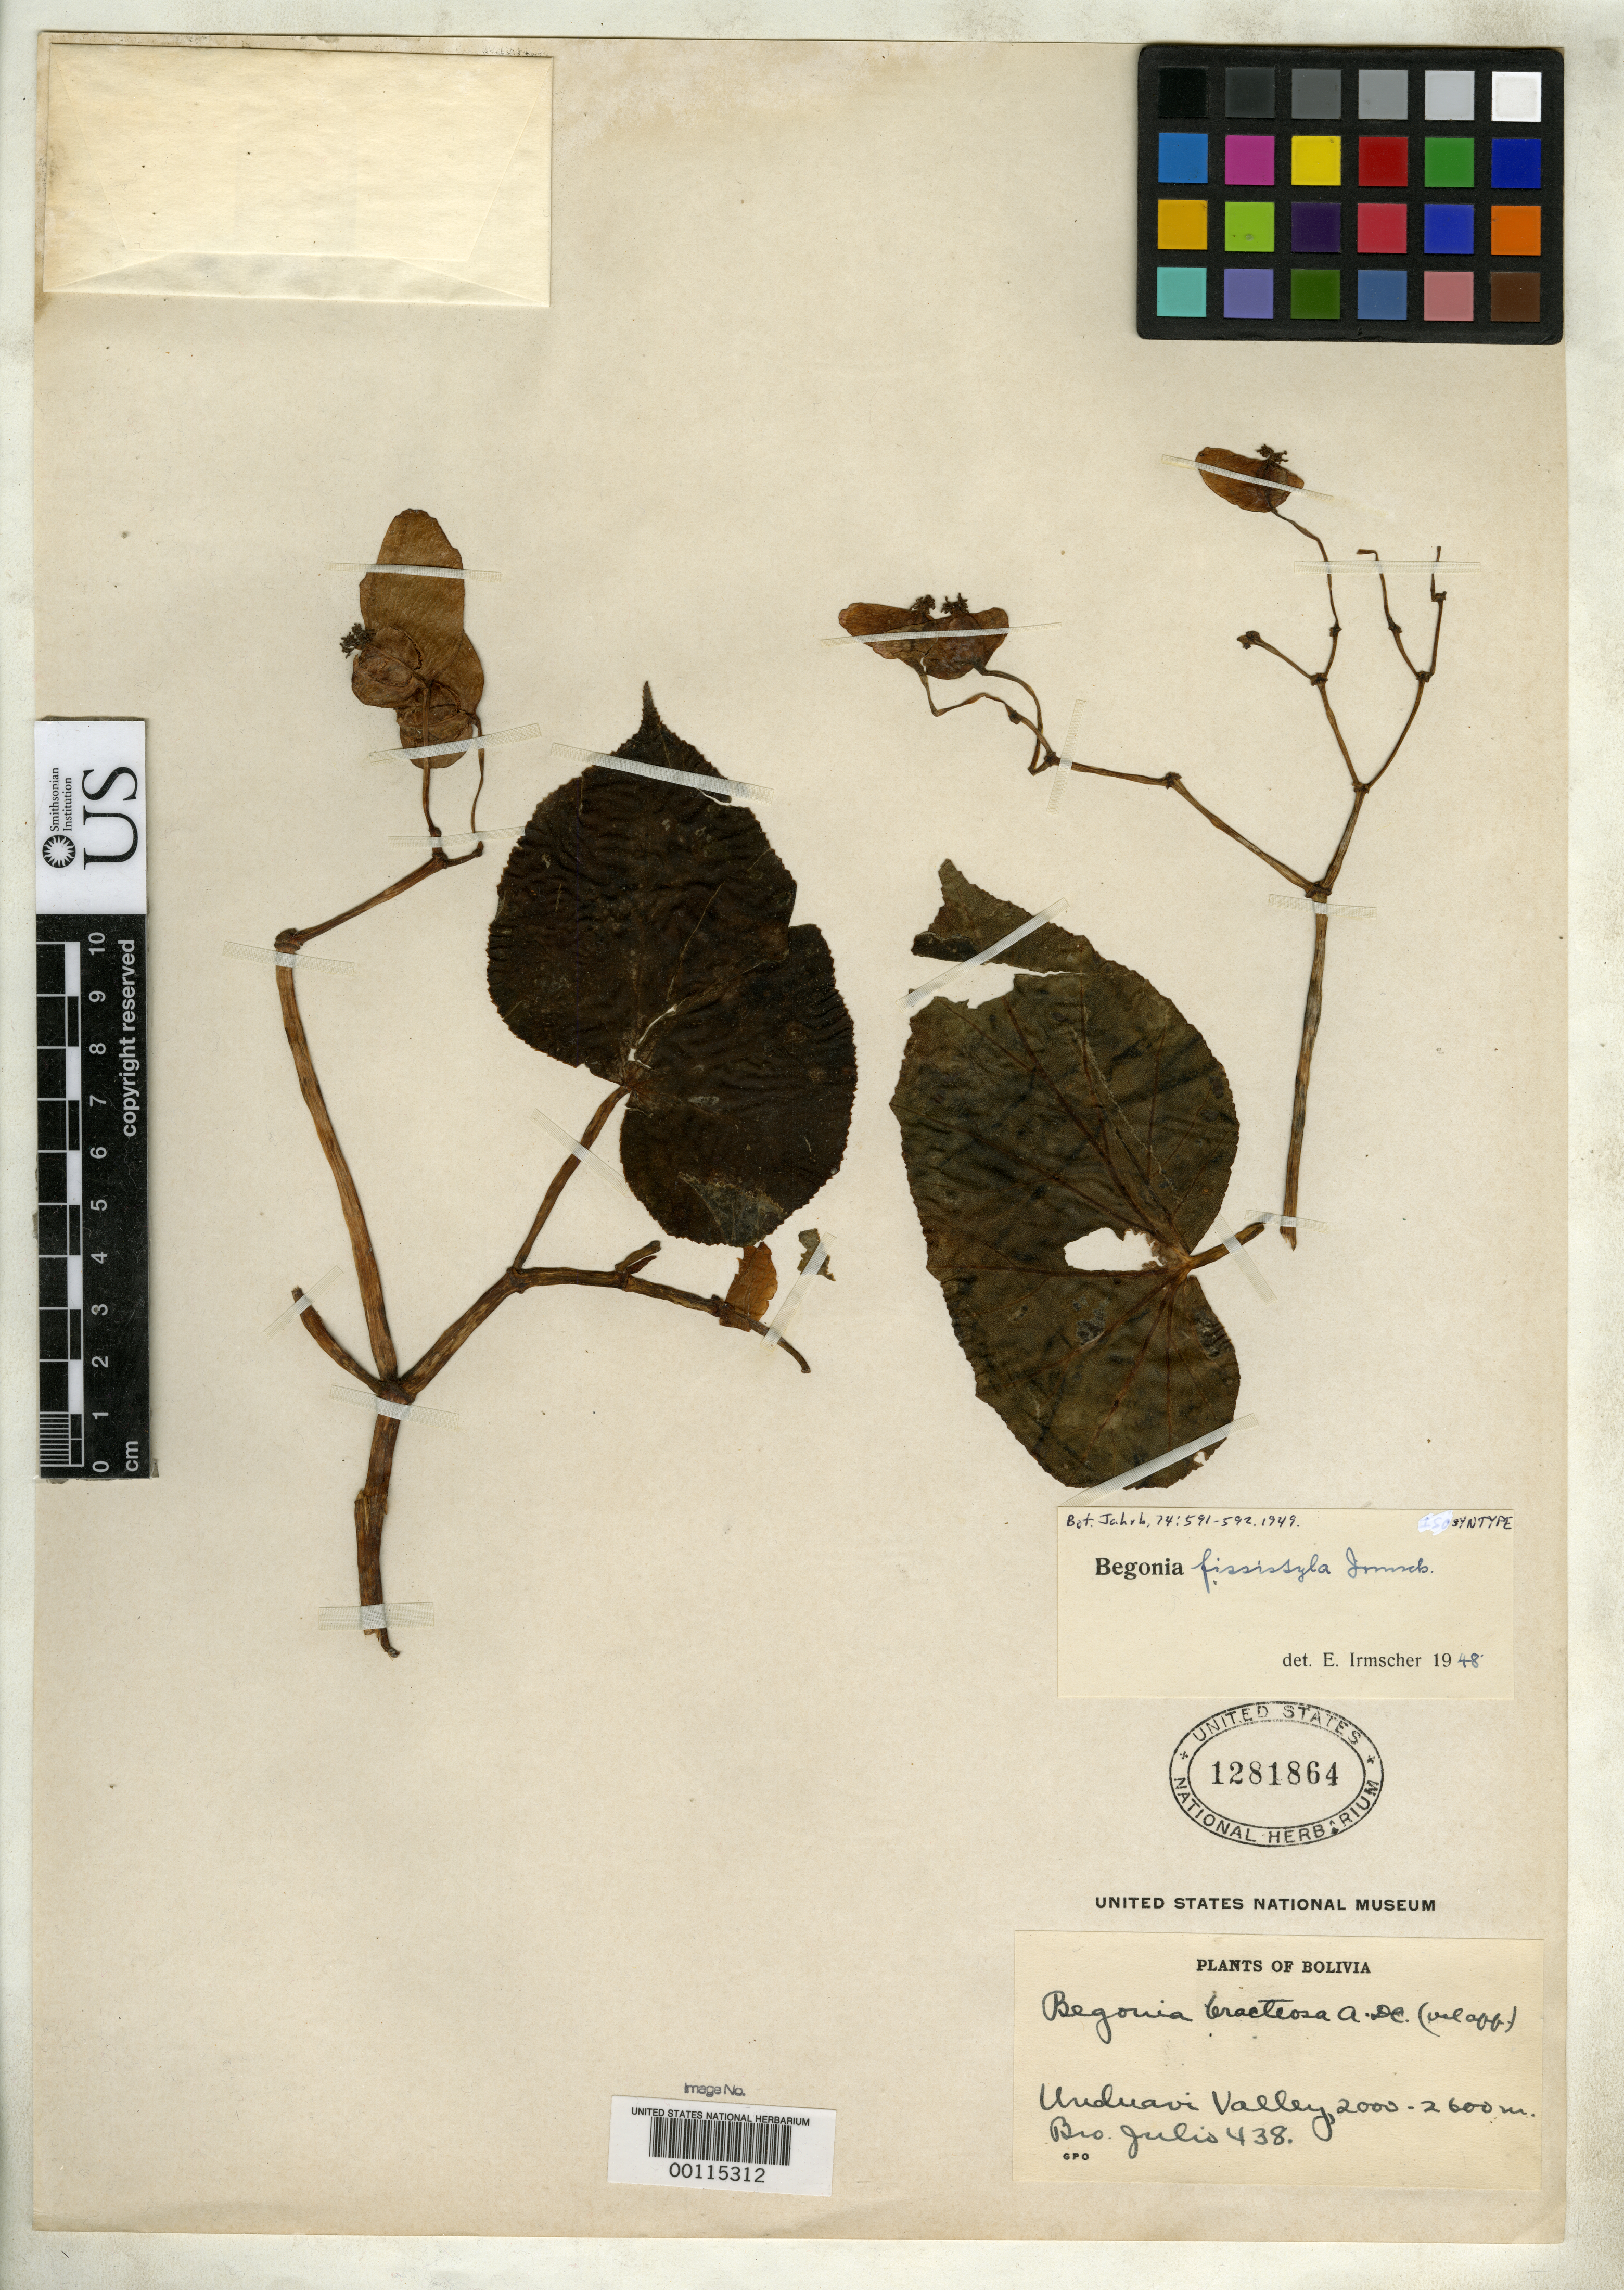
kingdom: Plantae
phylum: Tracheophyta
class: Magnoliopsida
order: Cucurbitales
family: Begoniaceae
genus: Begonia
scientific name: Begonia fissistyla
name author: Irmsch.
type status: Syntype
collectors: O. Buchtien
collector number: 635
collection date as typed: Dec 1917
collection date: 1917-12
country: Bolivia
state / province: La Paz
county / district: Nor Yungas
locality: Milluguaya.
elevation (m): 1300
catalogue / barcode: US 1177748